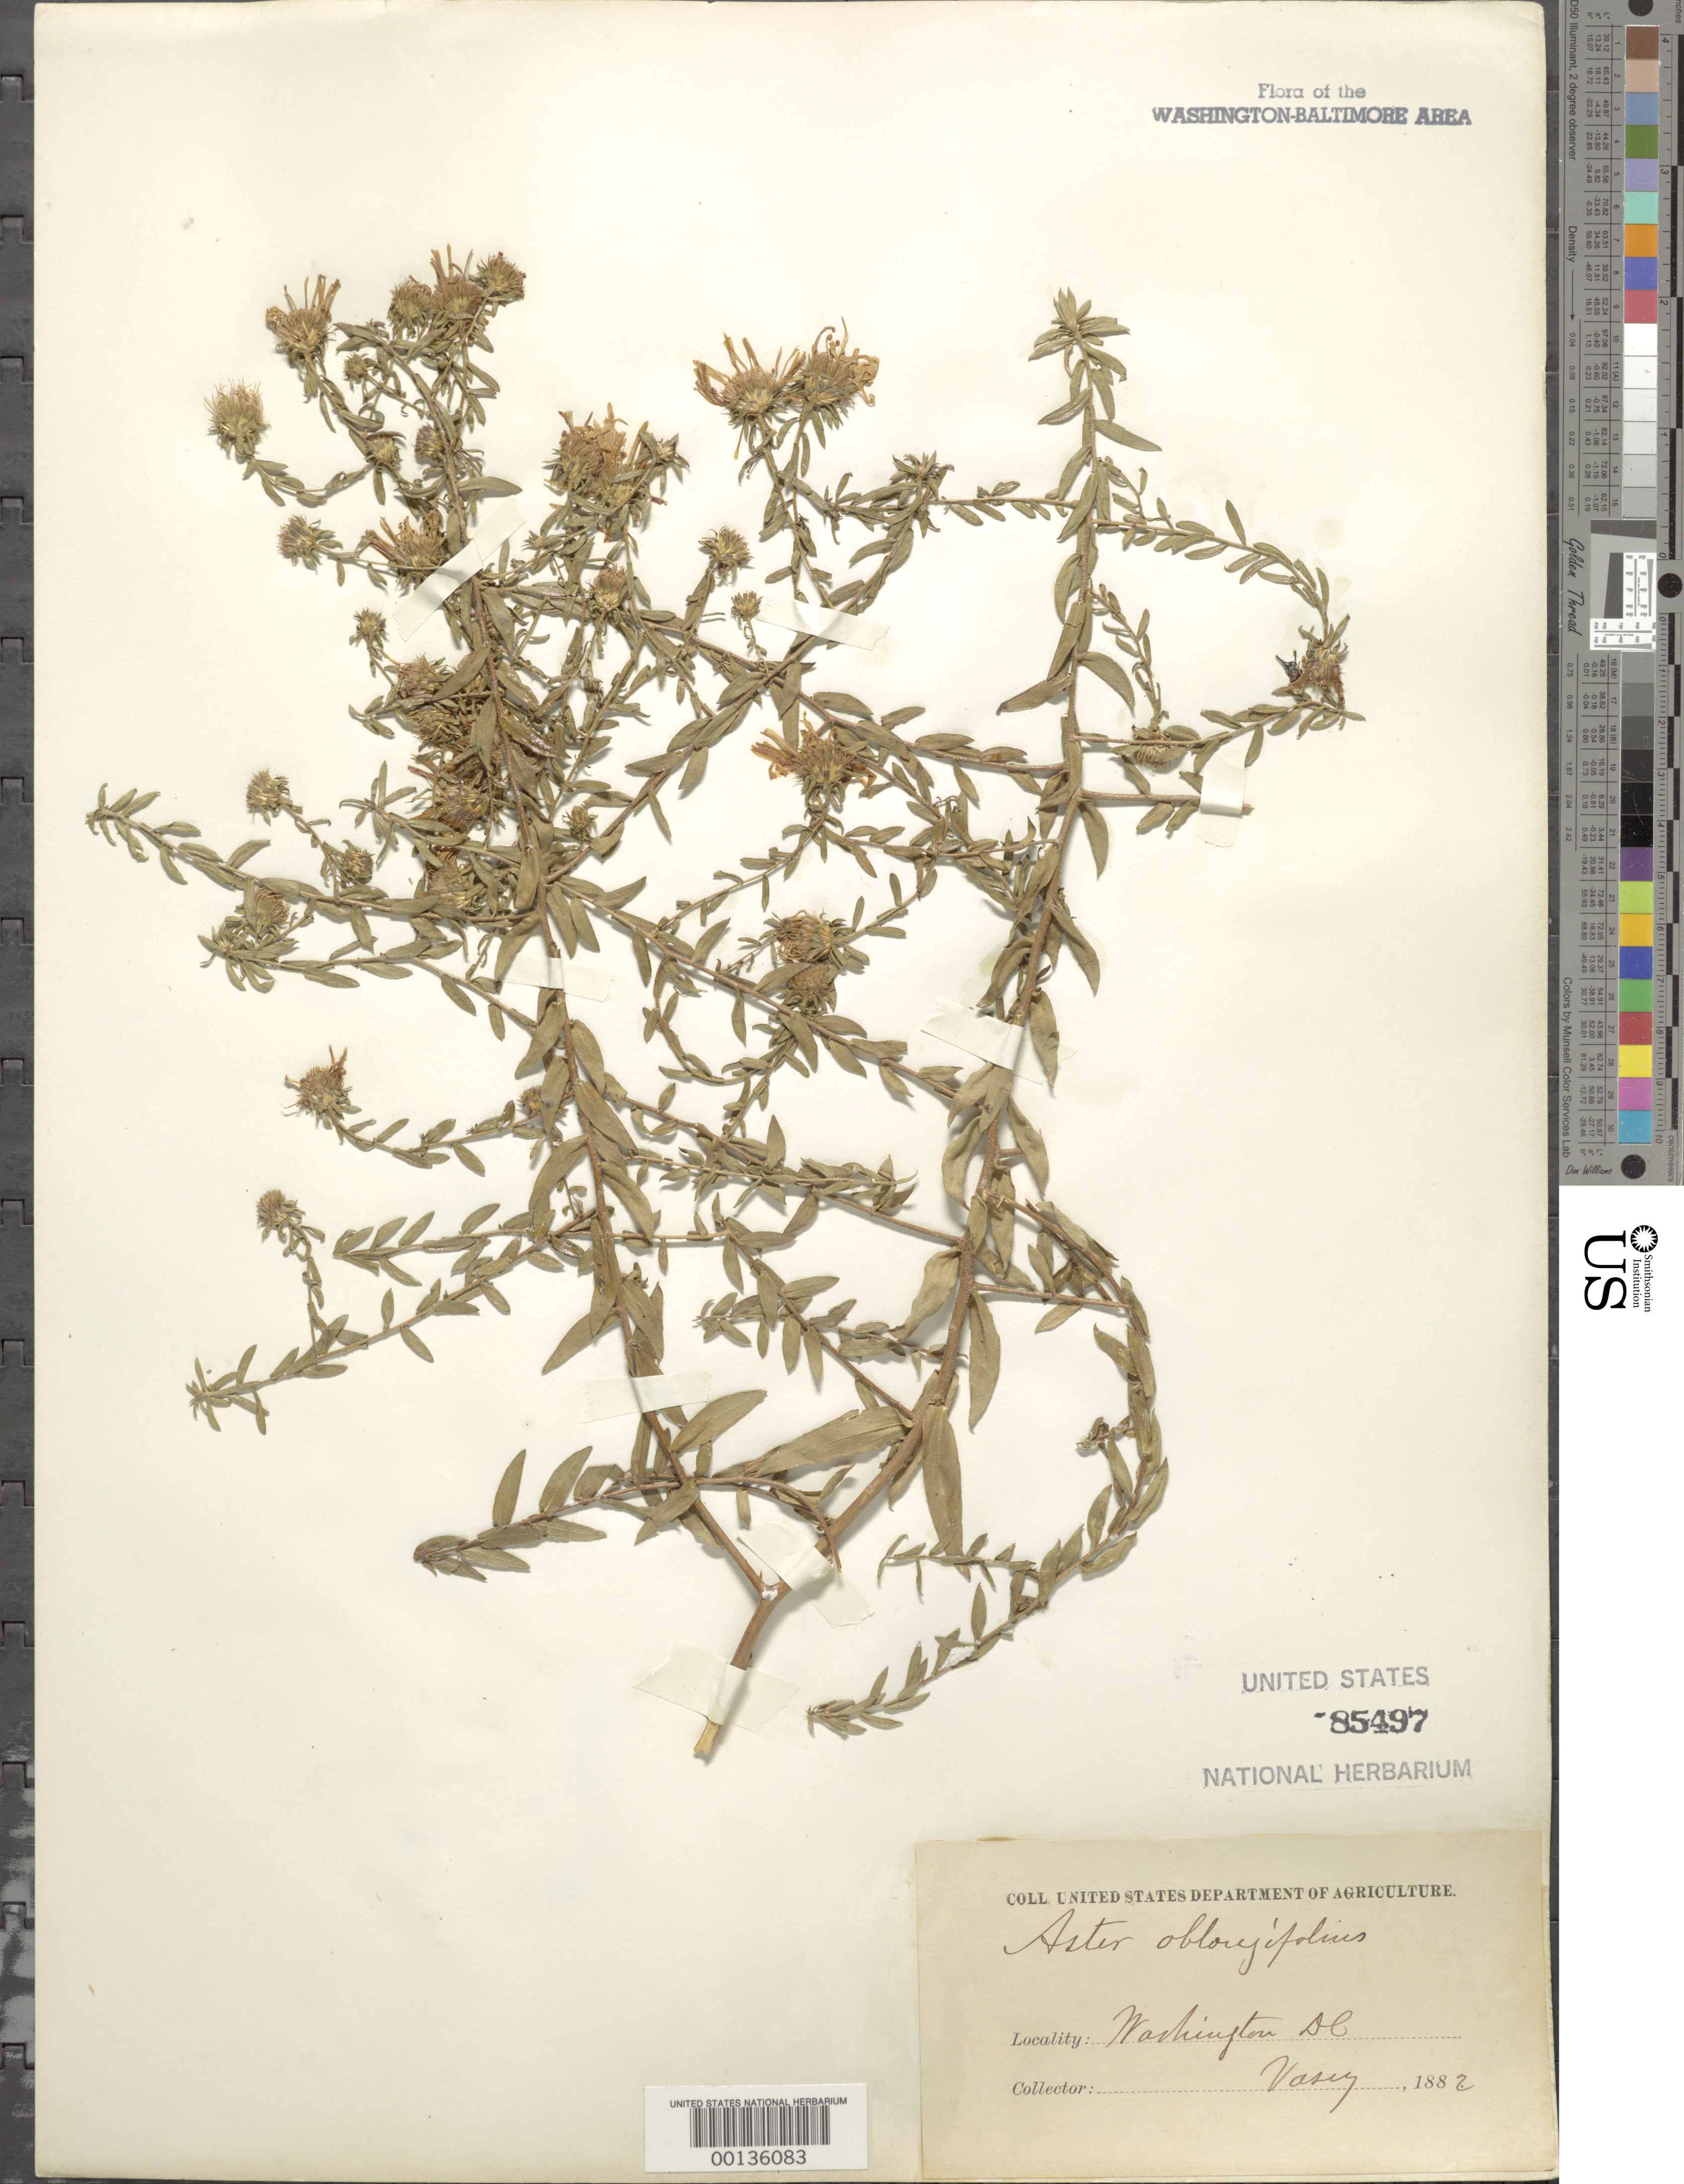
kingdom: Plantae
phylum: Tracheophyta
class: Magnoliopsida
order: Asterales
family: Asteraceae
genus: Symphyotrichum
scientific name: Symphyotrichum oblongifolium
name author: (Nutt.) G.L. Nesom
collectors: G. Vasey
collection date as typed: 1882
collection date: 1882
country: United States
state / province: District of Columbia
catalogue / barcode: US 85497